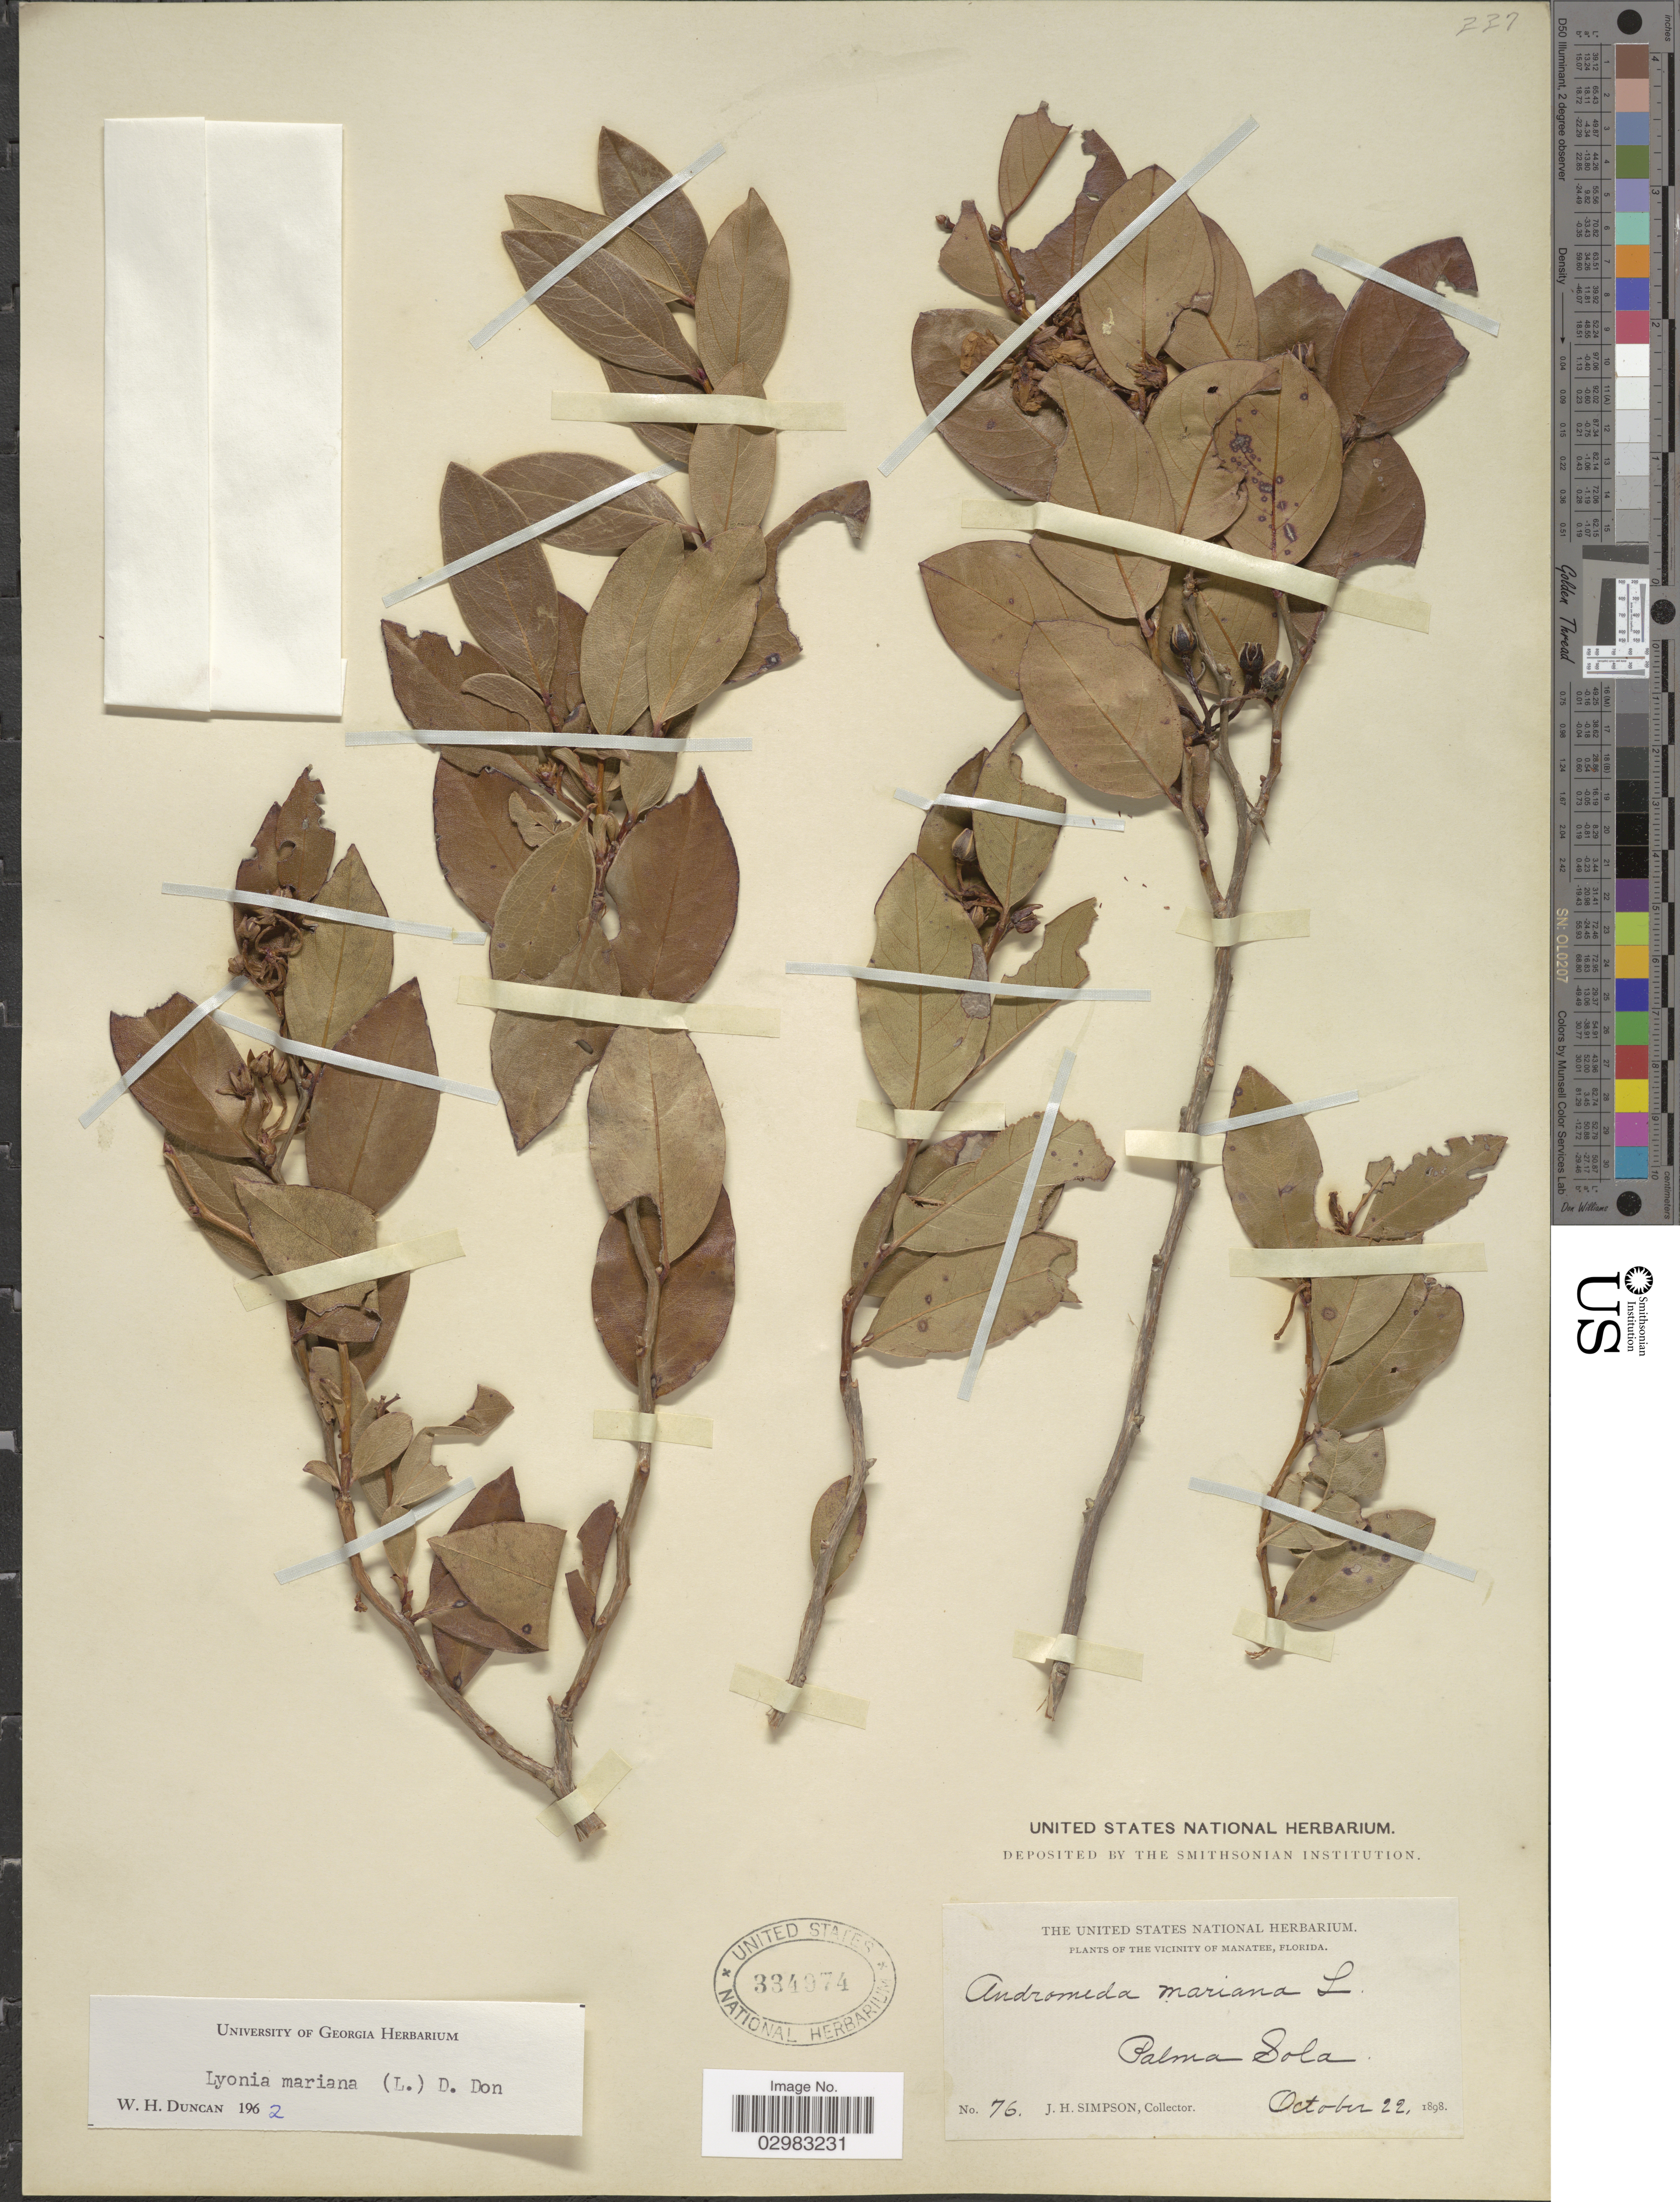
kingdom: Plantae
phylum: Tracheophyta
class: Magnoliopsida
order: Ericales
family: Ericaceae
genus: Lyonia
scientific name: Lyonia mariana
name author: (L.) D. Don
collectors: J. H. Simpson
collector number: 76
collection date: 1898-10-22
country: United States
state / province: Florida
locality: The Vicinity of Manatee. Palma Sola.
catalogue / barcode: US 334974